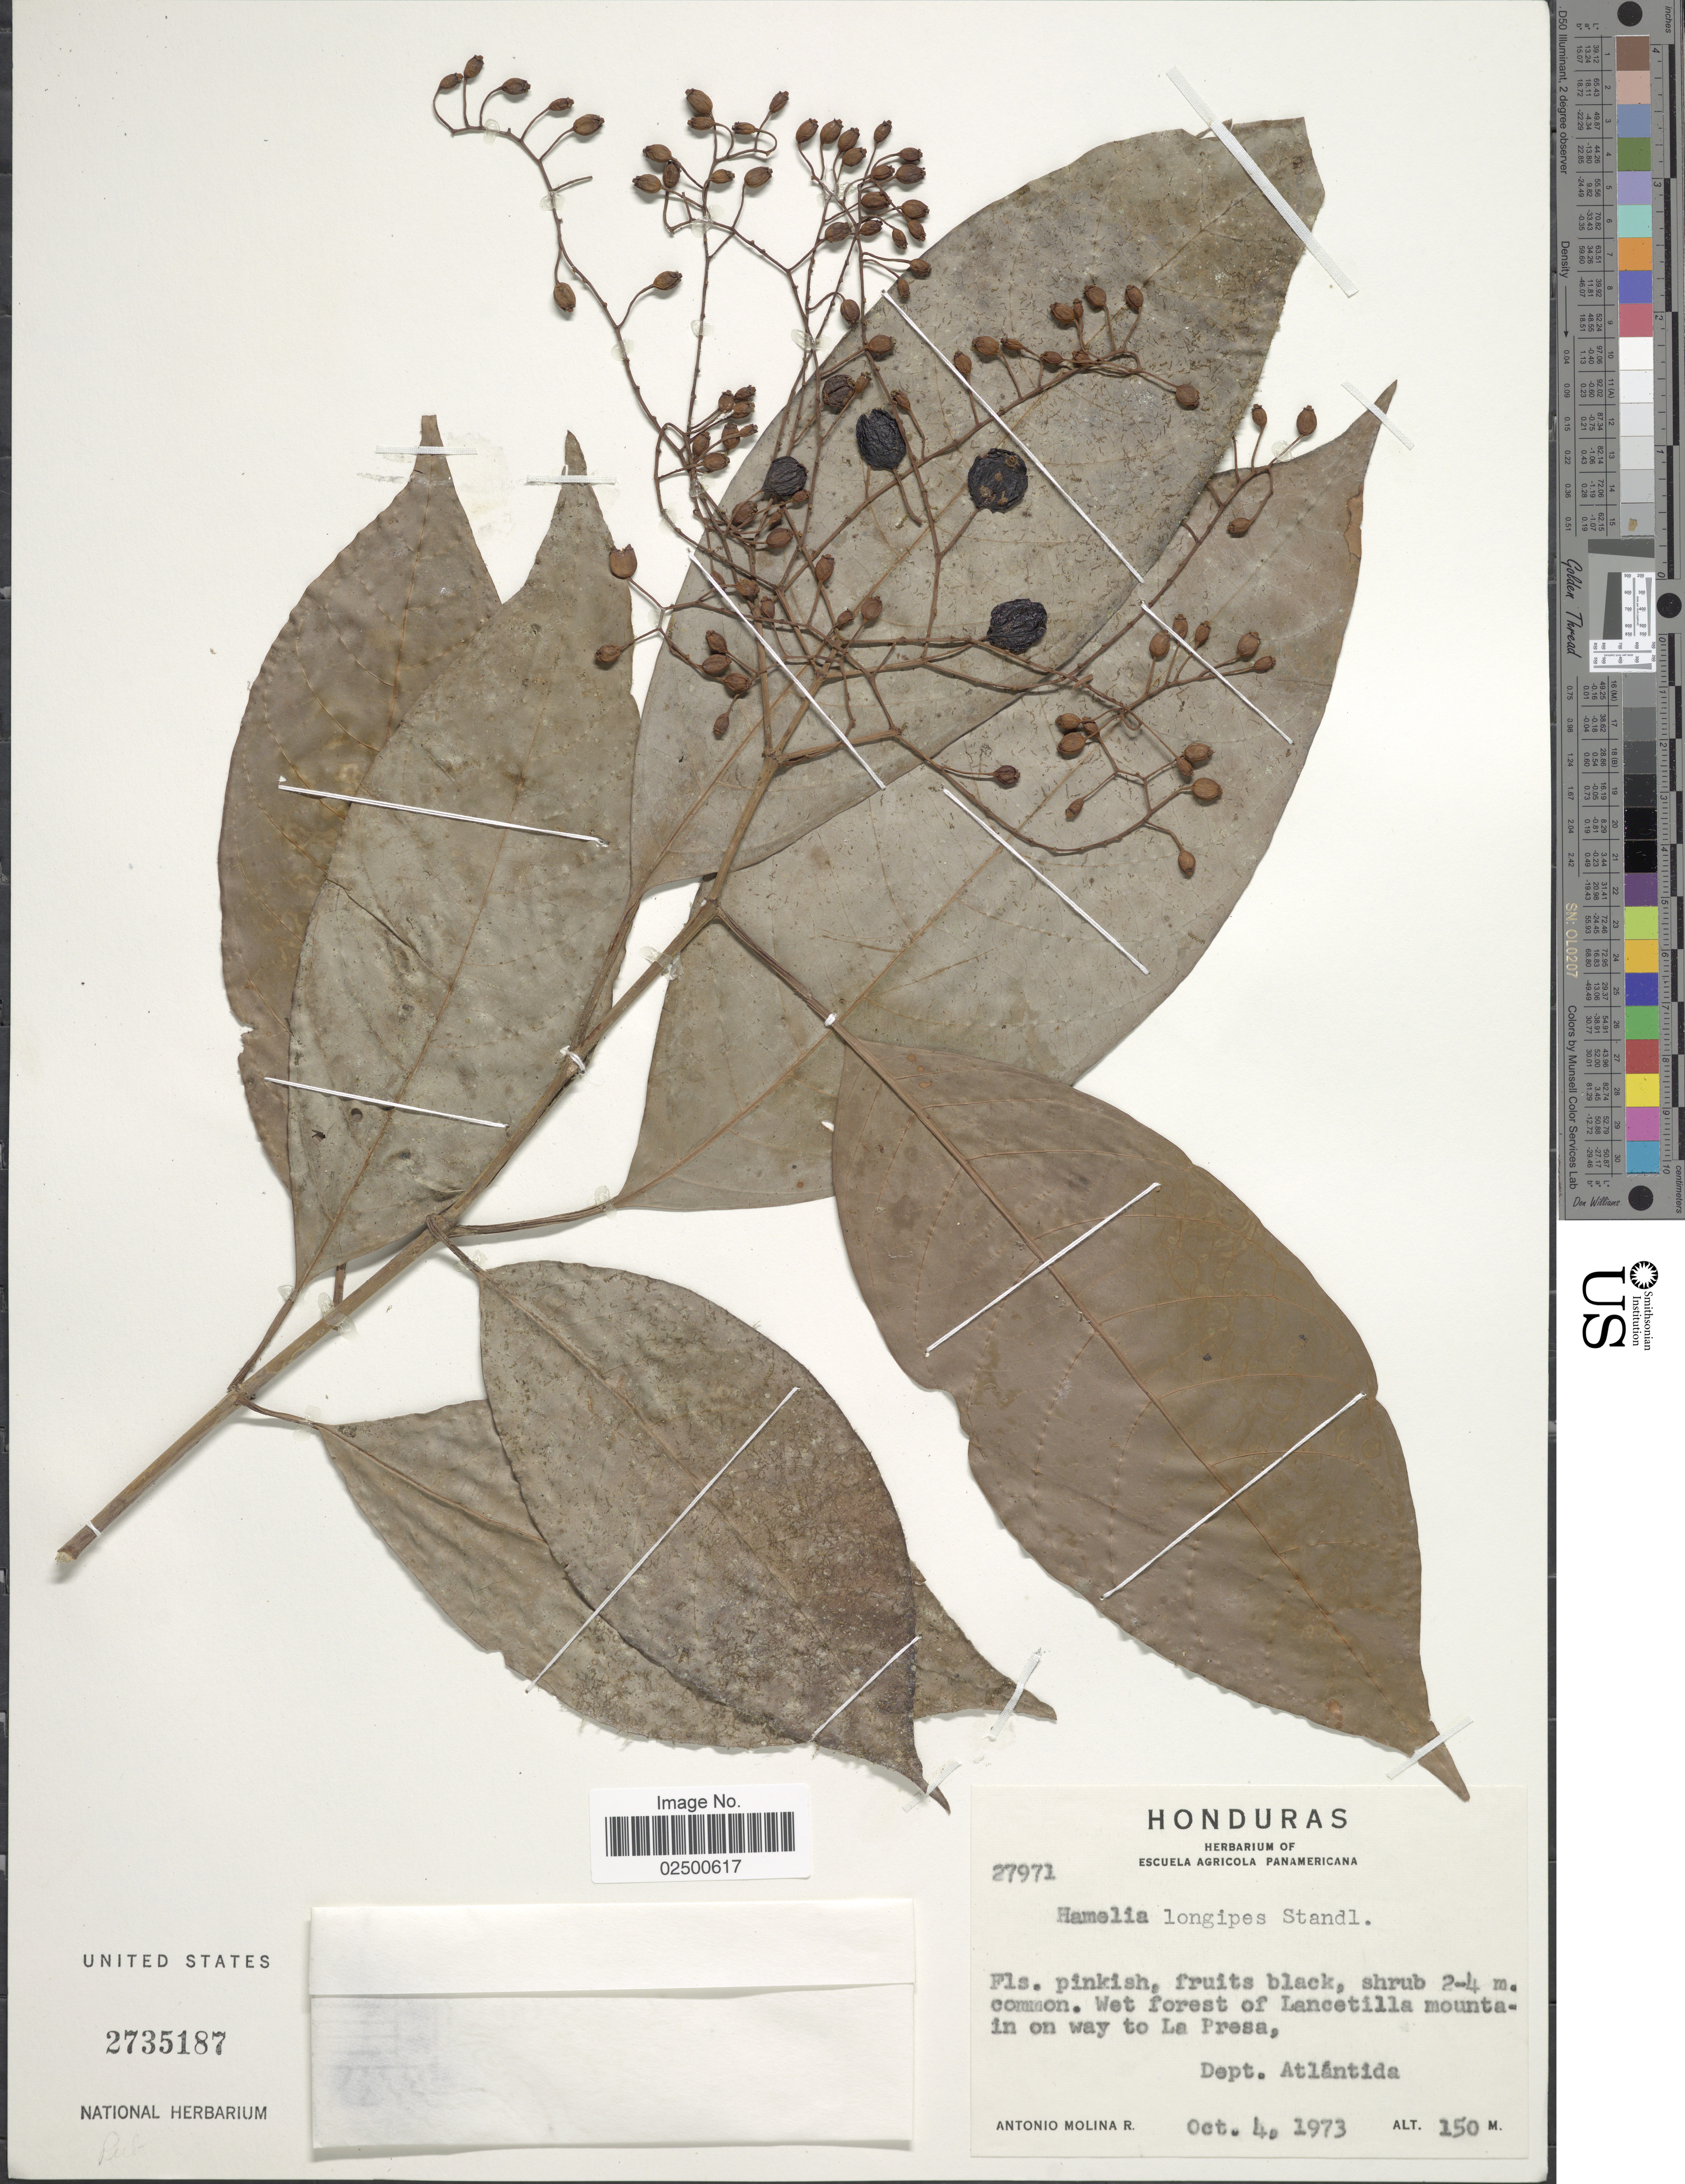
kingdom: Plantae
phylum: Tracheophyta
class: Magnoliopsida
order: Gentianales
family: Rubiaceae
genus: Hamelia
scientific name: Hamelia longipes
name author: Standl.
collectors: A. Molina R.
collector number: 27971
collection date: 1973-10-04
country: Honduras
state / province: Atlántida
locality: Wet forest of Lancetilla mountain on way to La Presa.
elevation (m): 150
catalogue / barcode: US 2735187